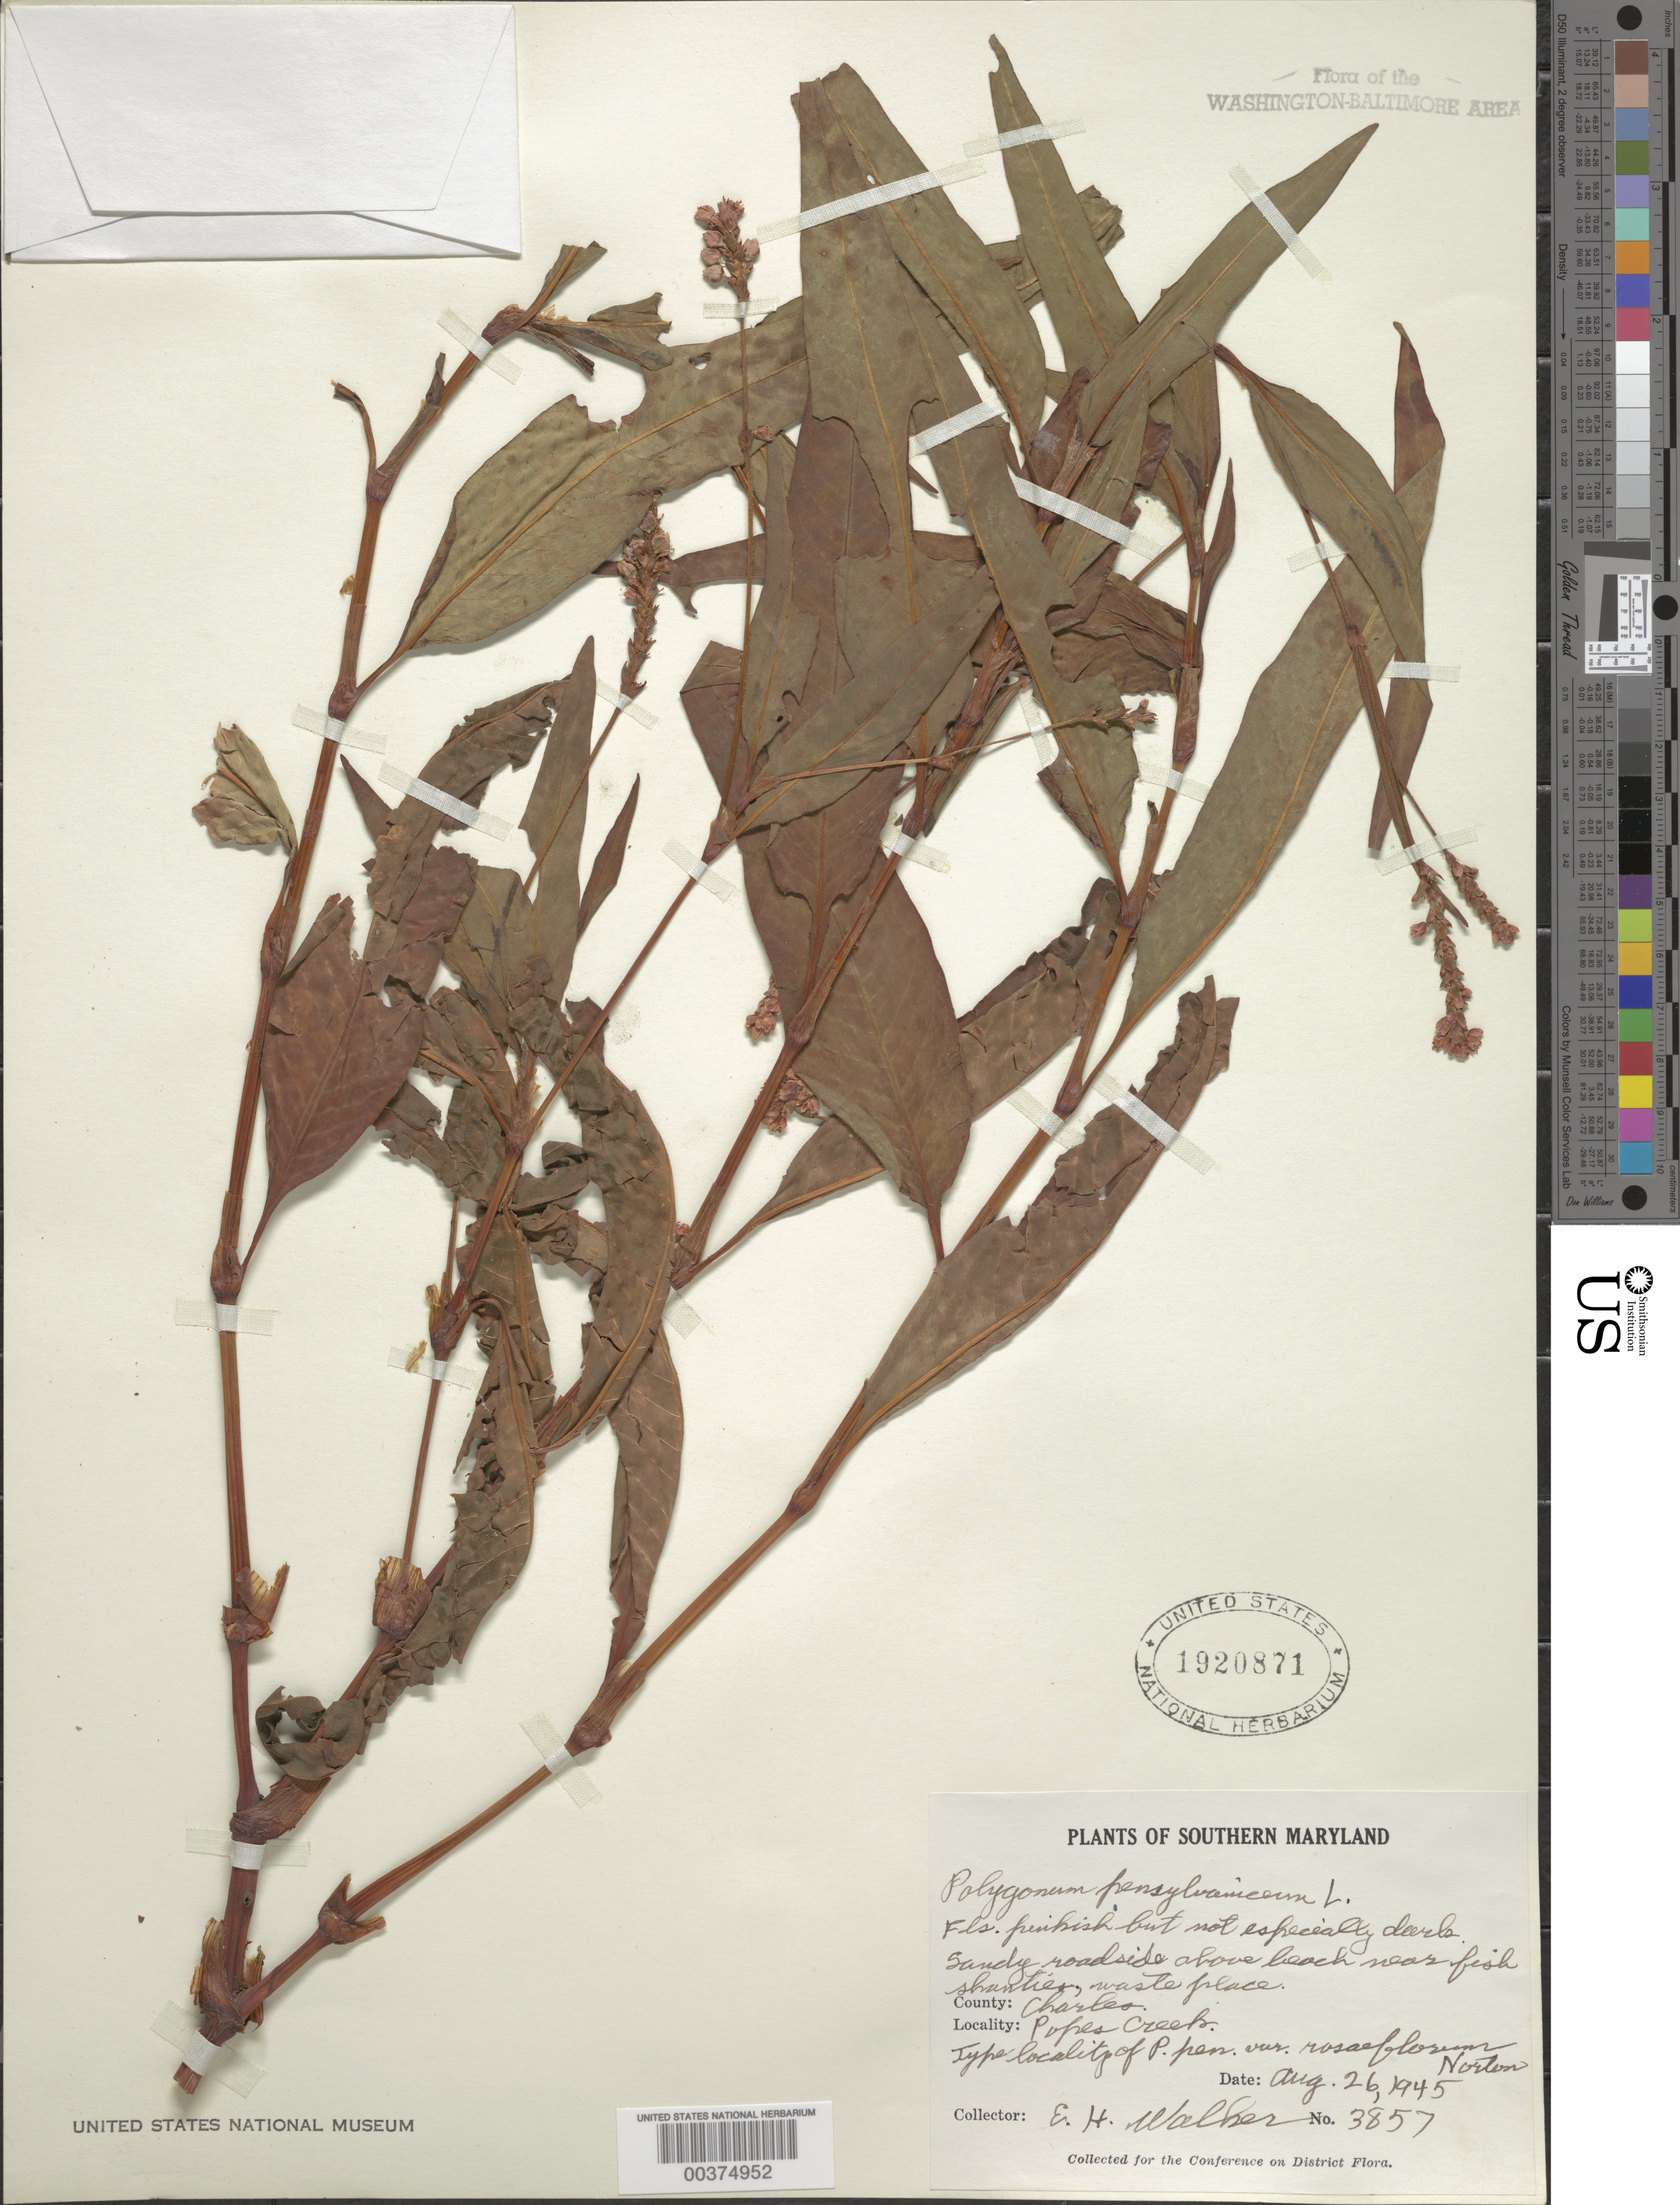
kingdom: Plantae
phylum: Tracheophyta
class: Magnoliopsida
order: Caryophyllales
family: Polygonaceae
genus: Persicaria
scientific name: Persicaria pensylvanica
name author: (L.) M. Gómez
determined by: Atha, D. E.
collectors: E. H. Walker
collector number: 3857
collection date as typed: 26 Aug 1945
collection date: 1945-08-26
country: United States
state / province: Maryland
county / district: Charles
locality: Popes Creek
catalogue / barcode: US 1920871